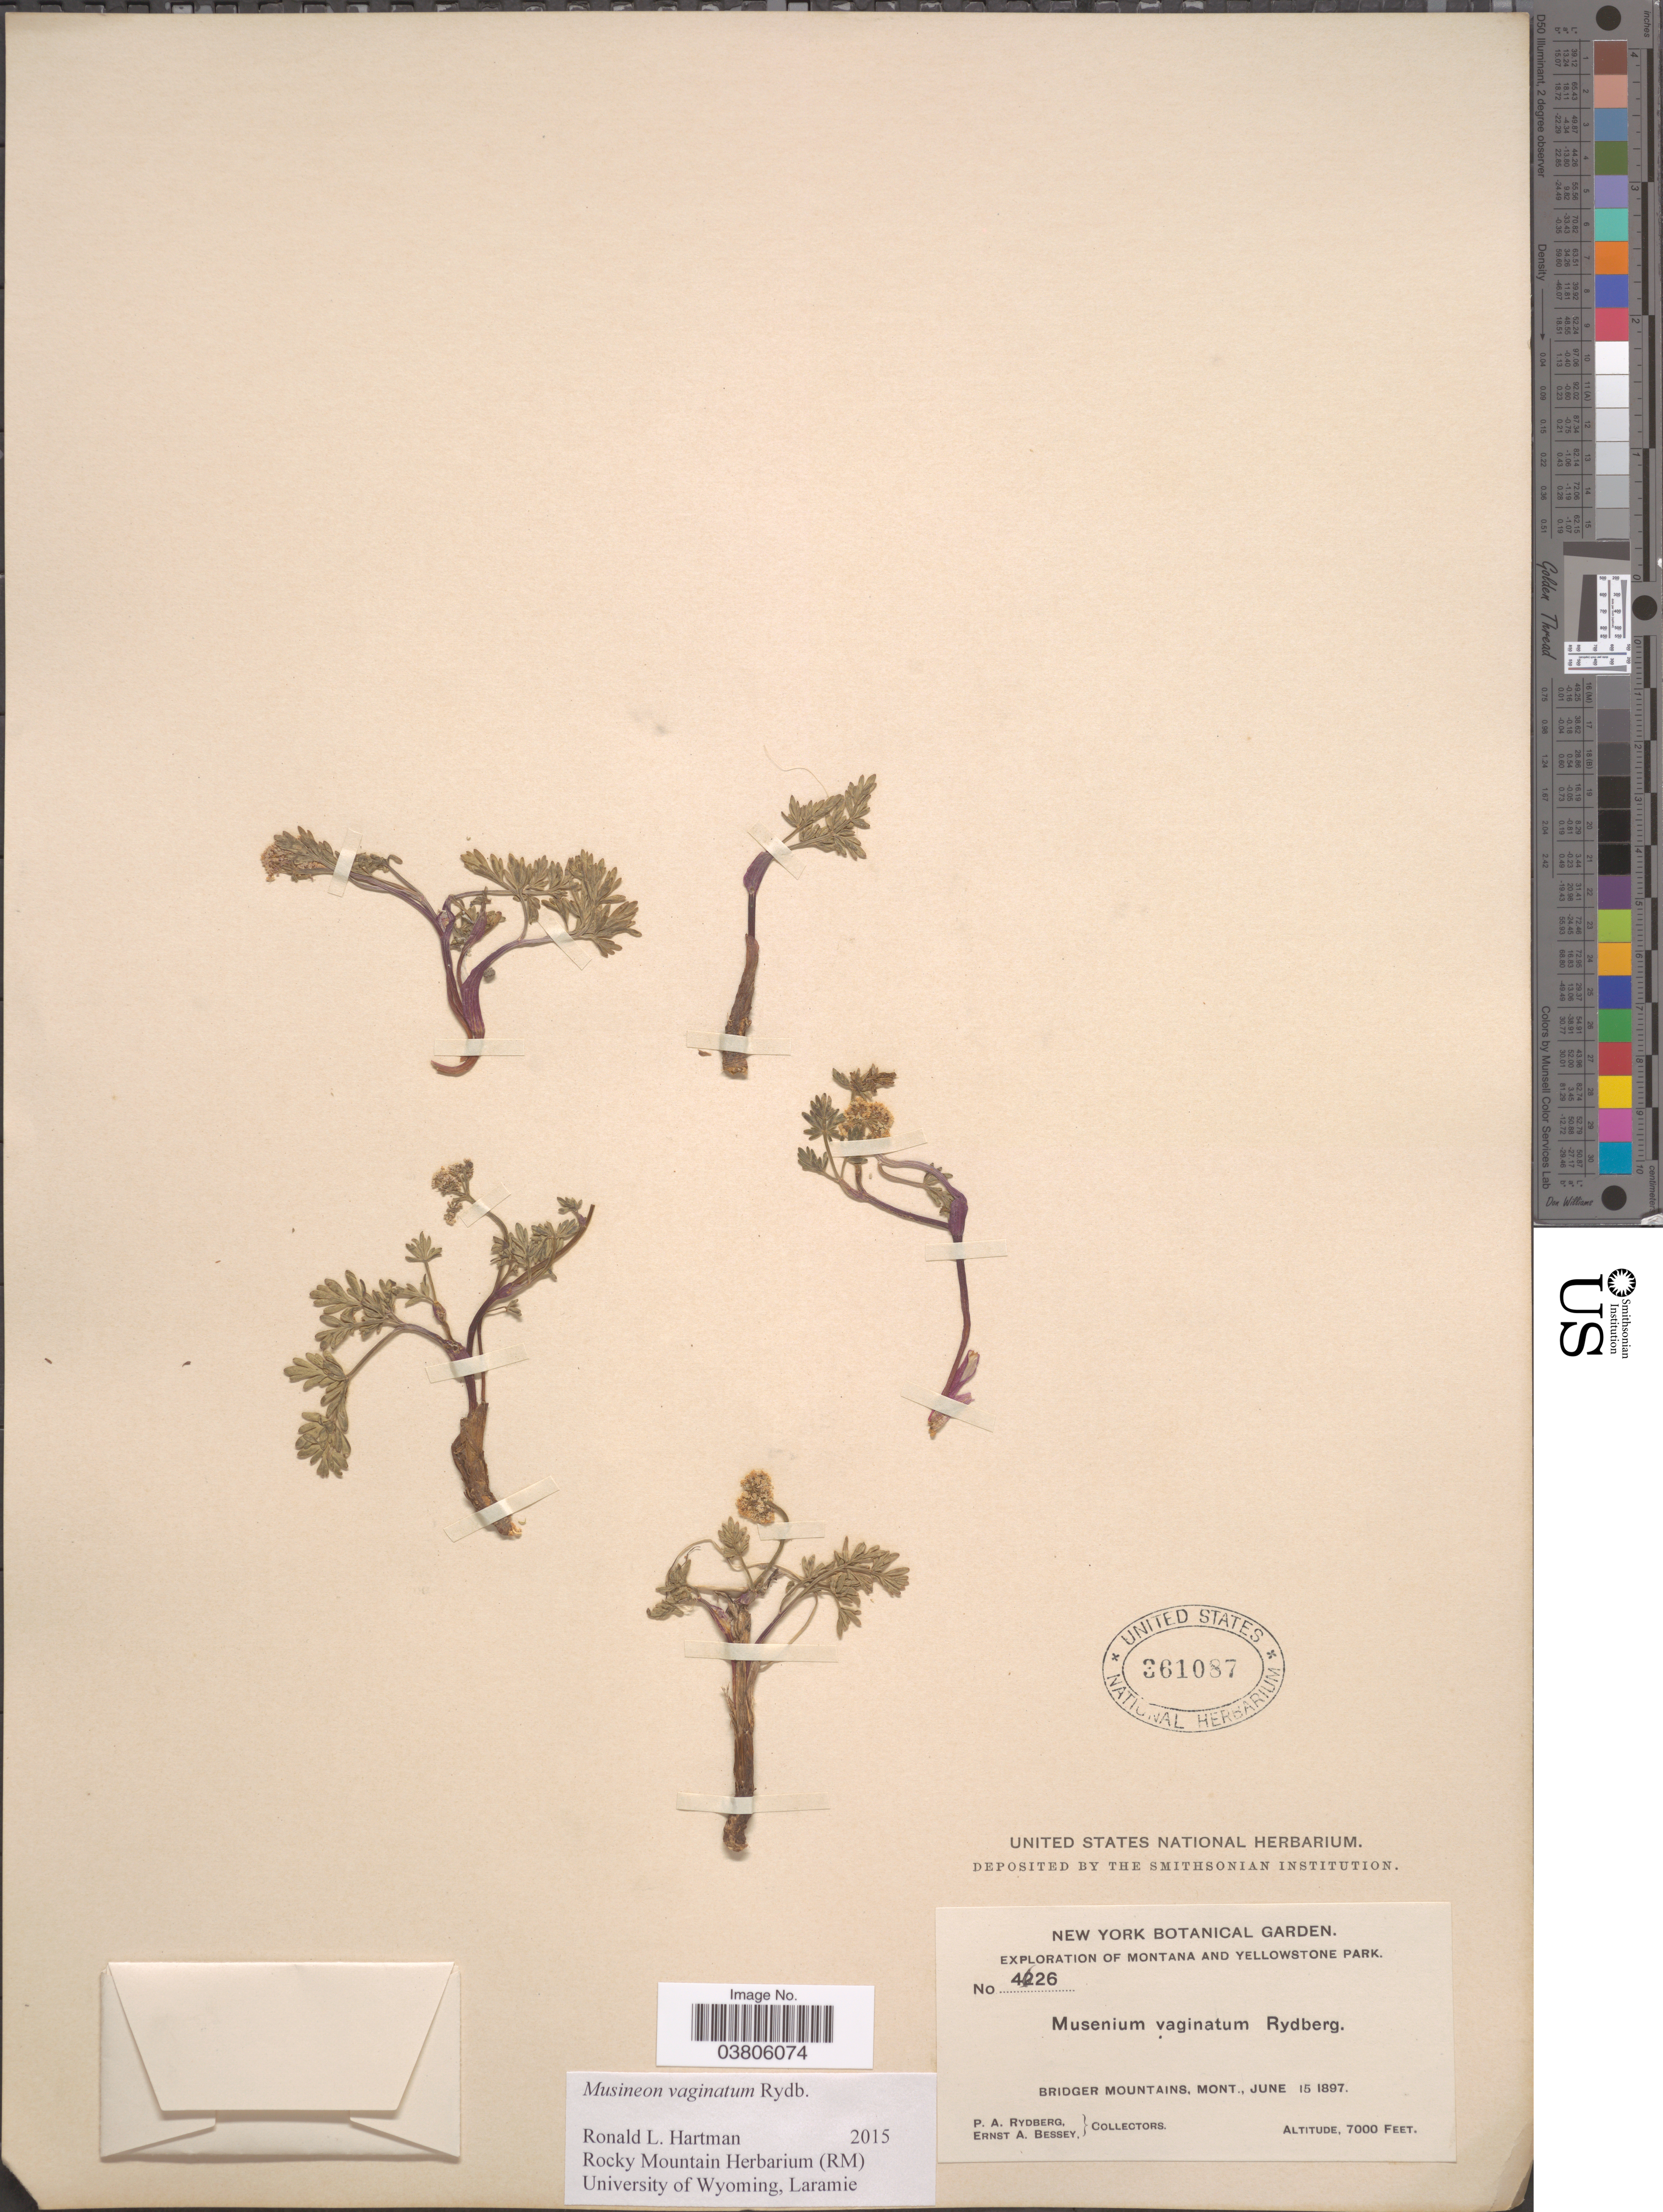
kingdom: Plantae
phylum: Tracheophyta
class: Magnoliopsida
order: Apiales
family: Apiaceae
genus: Musineon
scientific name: Musineon vaginatum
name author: Rydb.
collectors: P. A. Rydberg & E. A. Bessey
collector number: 4626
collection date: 1897-06-15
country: United States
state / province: Montana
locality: Yellowstone Park. Bridger Mountains.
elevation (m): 2134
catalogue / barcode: US 361087